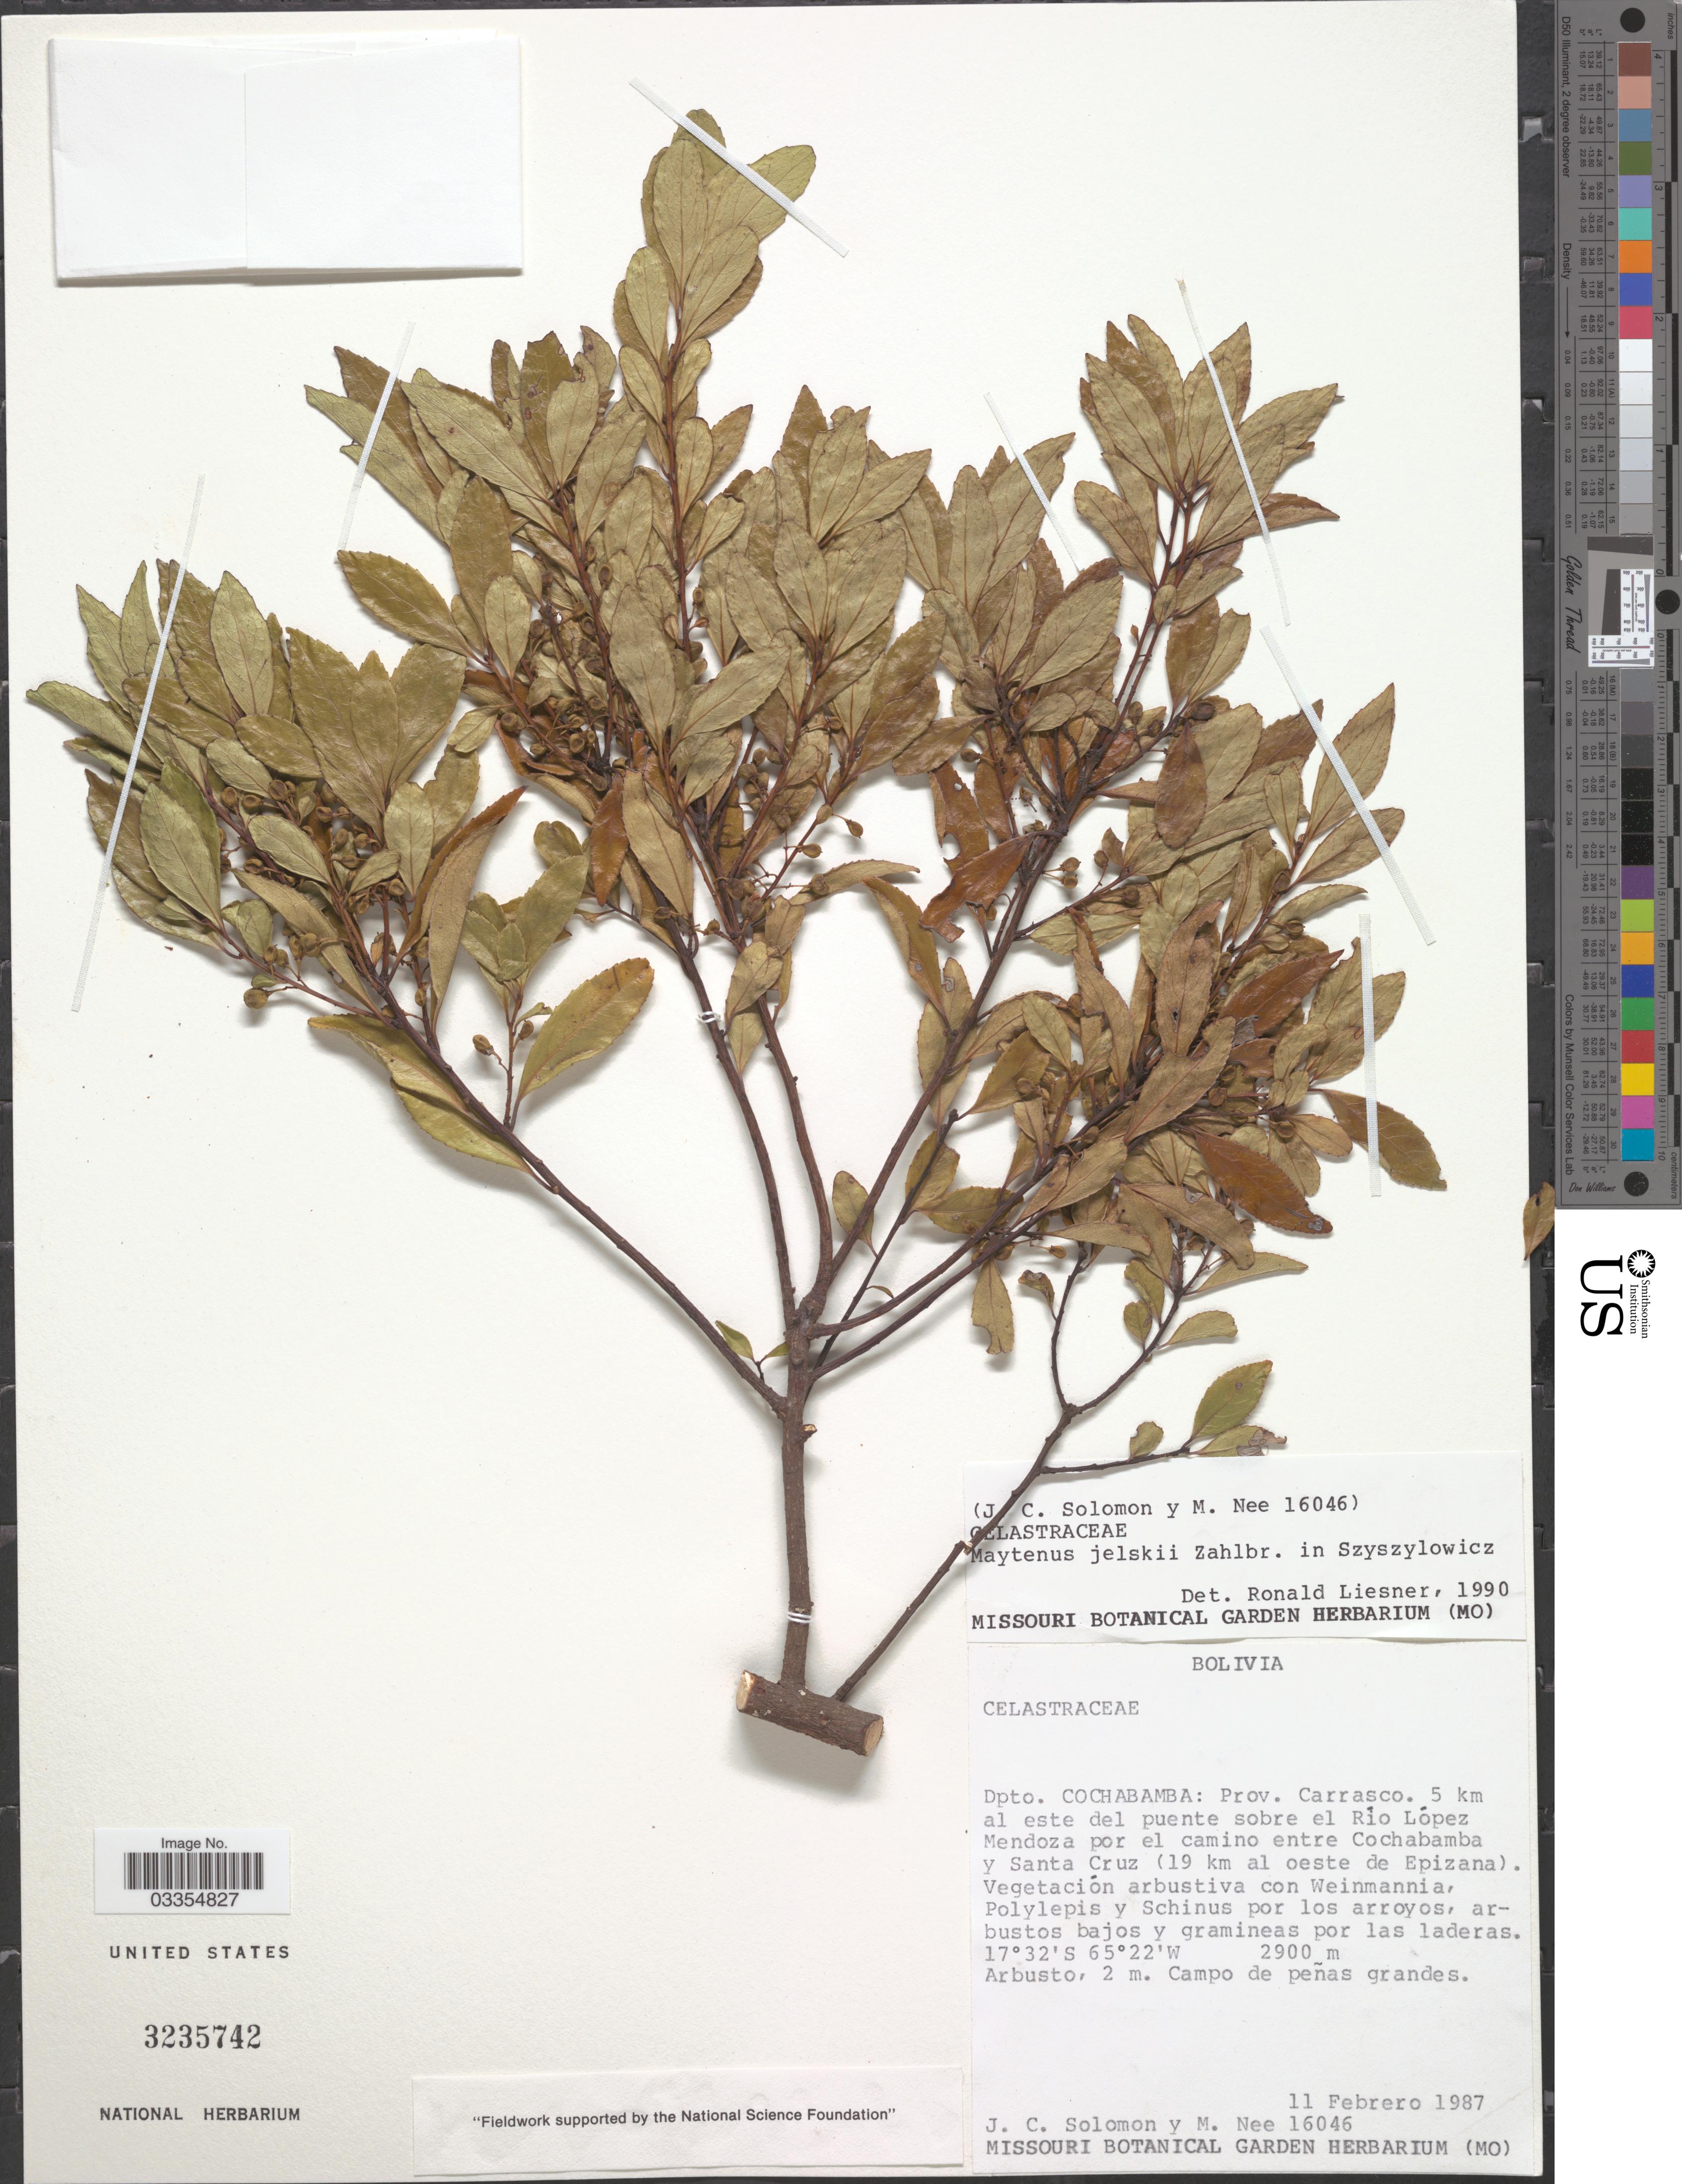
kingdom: Plantae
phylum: Tracheophyta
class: Magnoliopsida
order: Celastrales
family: Celastraceae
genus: Maytenus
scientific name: Maytenus jelskii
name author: Szyszyl.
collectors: J. C. Solomon & M. Nee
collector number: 16046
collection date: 1987-02-11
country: Bolivia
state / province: Cochabamba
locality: Dpto. Cochabamba: Prov. Carrasco. 5 km al este del puente sobre el Rio López Mendoza por el camino entre Cochabamba y Santa Cruz (19 km al oeste de Epizana).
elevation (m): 2900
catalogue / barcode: US 3235742